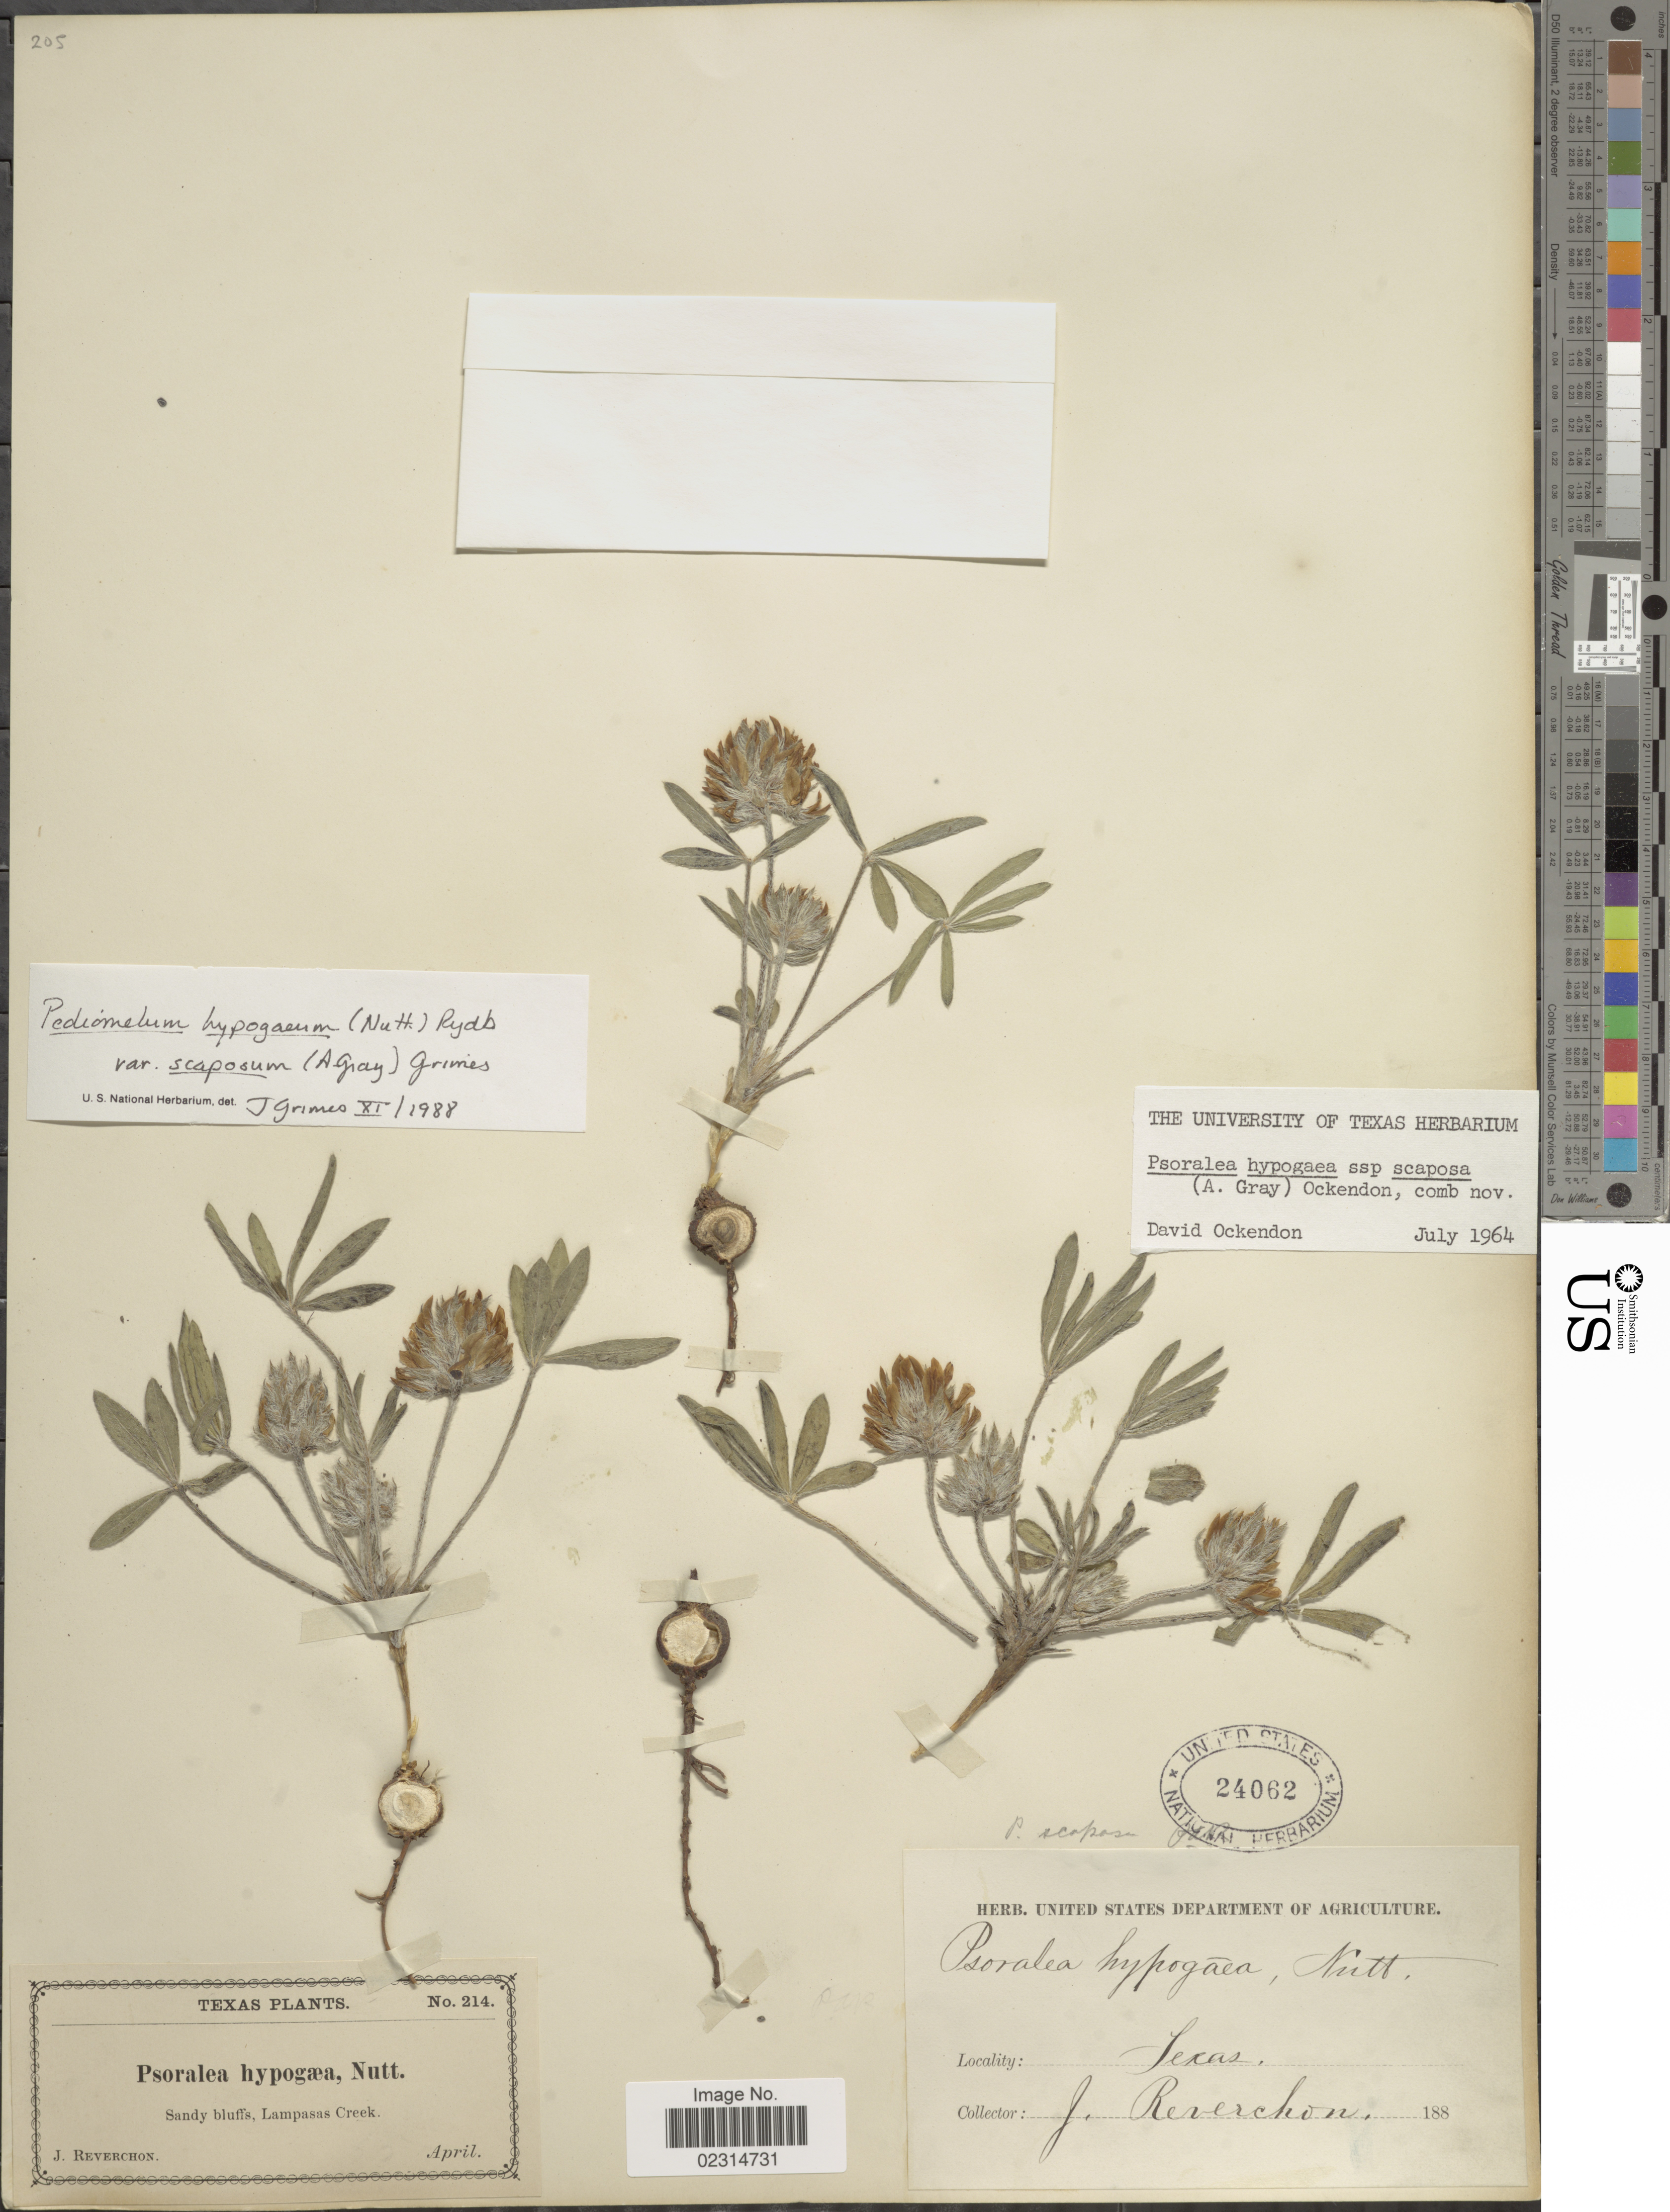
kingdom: Plantae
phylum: Tracheophyta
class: Magnoliopsida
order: Fabales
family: Fabaceae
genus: Pediomelum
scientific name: Pediomelum hypogaeum var. hypogaeum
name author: (Nutt.) Rydb.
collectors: J. Reverchon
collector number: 214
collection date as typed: Transcribed d/m/y: /4/188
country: United States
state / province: Texas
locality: Sandy bluffs, Lampasas Creek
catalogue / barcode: US 24062